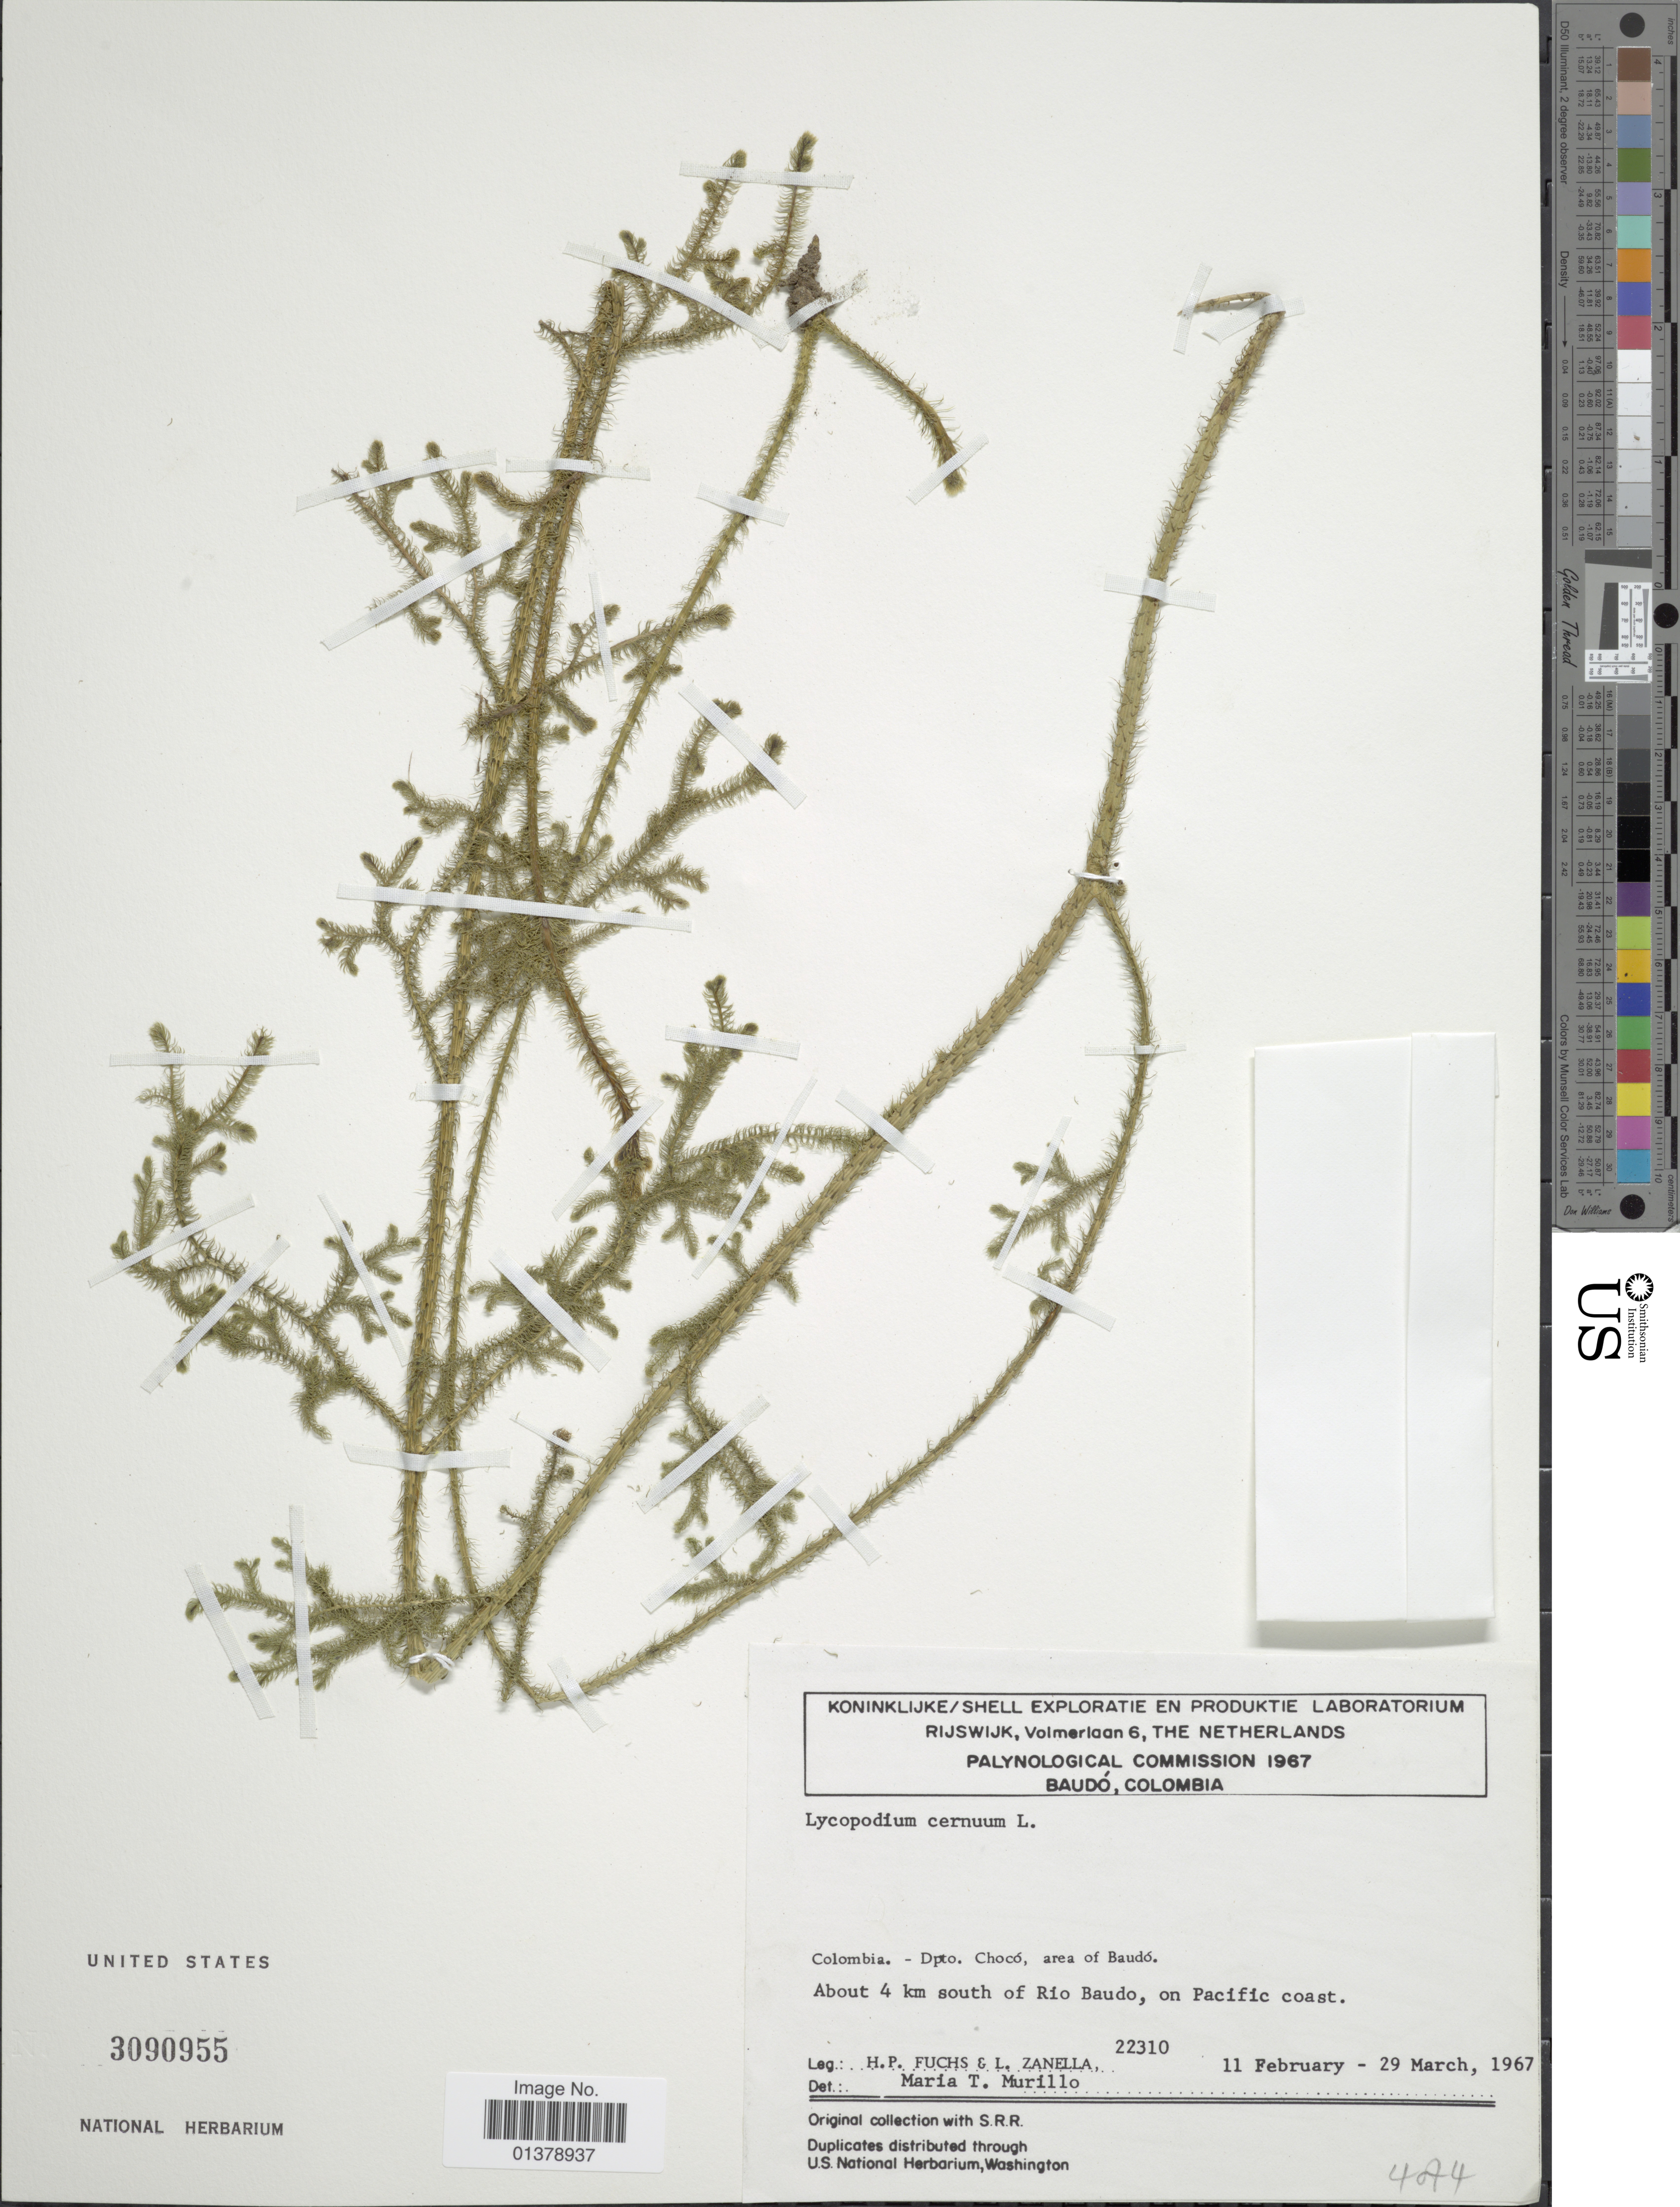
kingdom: Plantae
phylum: Tracheophyta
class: Lycopodiopsida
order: Lycopodiales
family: Lycopodiaceae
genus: Palhinhaea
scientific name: Palhinhaea cernua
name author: (L.) Vasc. & Franco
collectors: H. P. Fuchs & L. Zanella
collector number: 22310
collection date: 1967-02-11/1967-03-29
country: Colombia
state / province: Chocó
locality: Area of Baudó, about 4km south of Rio Baudo, on Pacific coast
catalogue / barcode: US 3090955